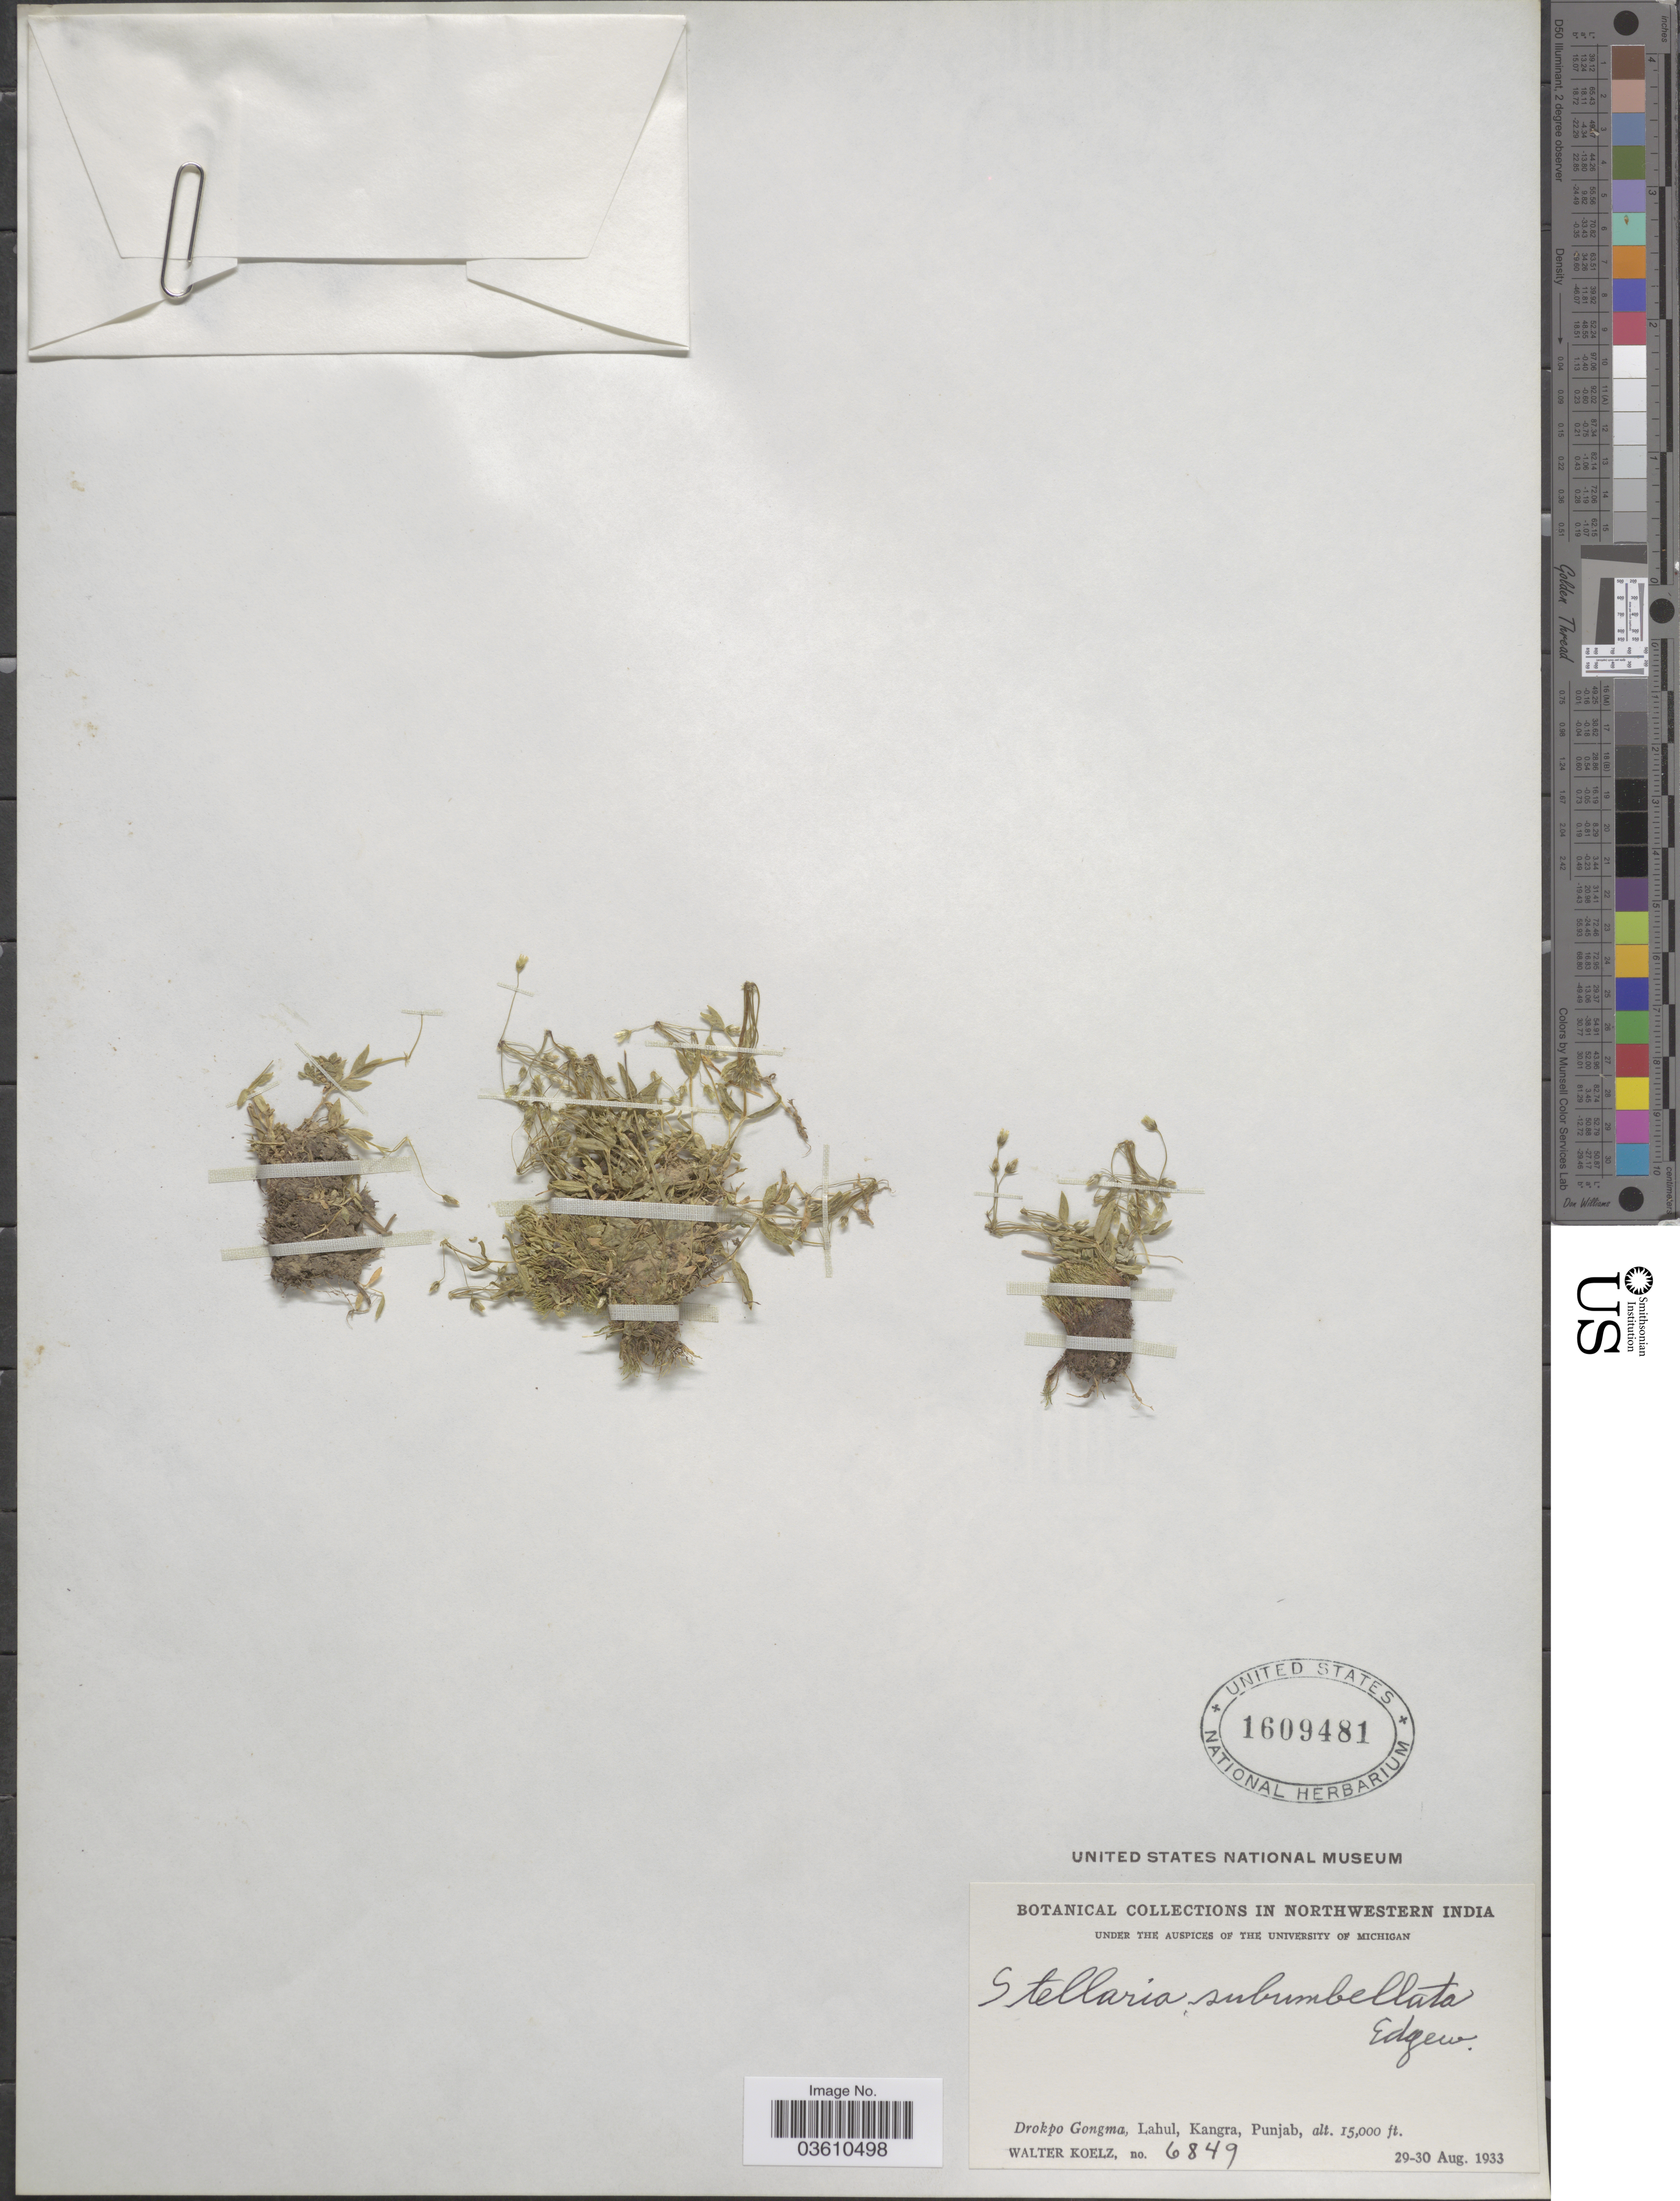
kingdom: Plantae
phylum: Tracheophyta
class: Magnoliopsida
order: Caryophyllales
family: Caryophyllaceae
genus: Stellaria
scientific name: Stellaria subumbellata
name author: Edgew.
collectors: W. N. Koelz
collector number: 6849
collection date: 1933-08-29/1933-08-30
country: India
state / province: Punjab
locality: Northwestern India. Drokpo Gongma, Lahul, Kangra.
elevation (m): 4572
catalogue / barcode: US 1609481